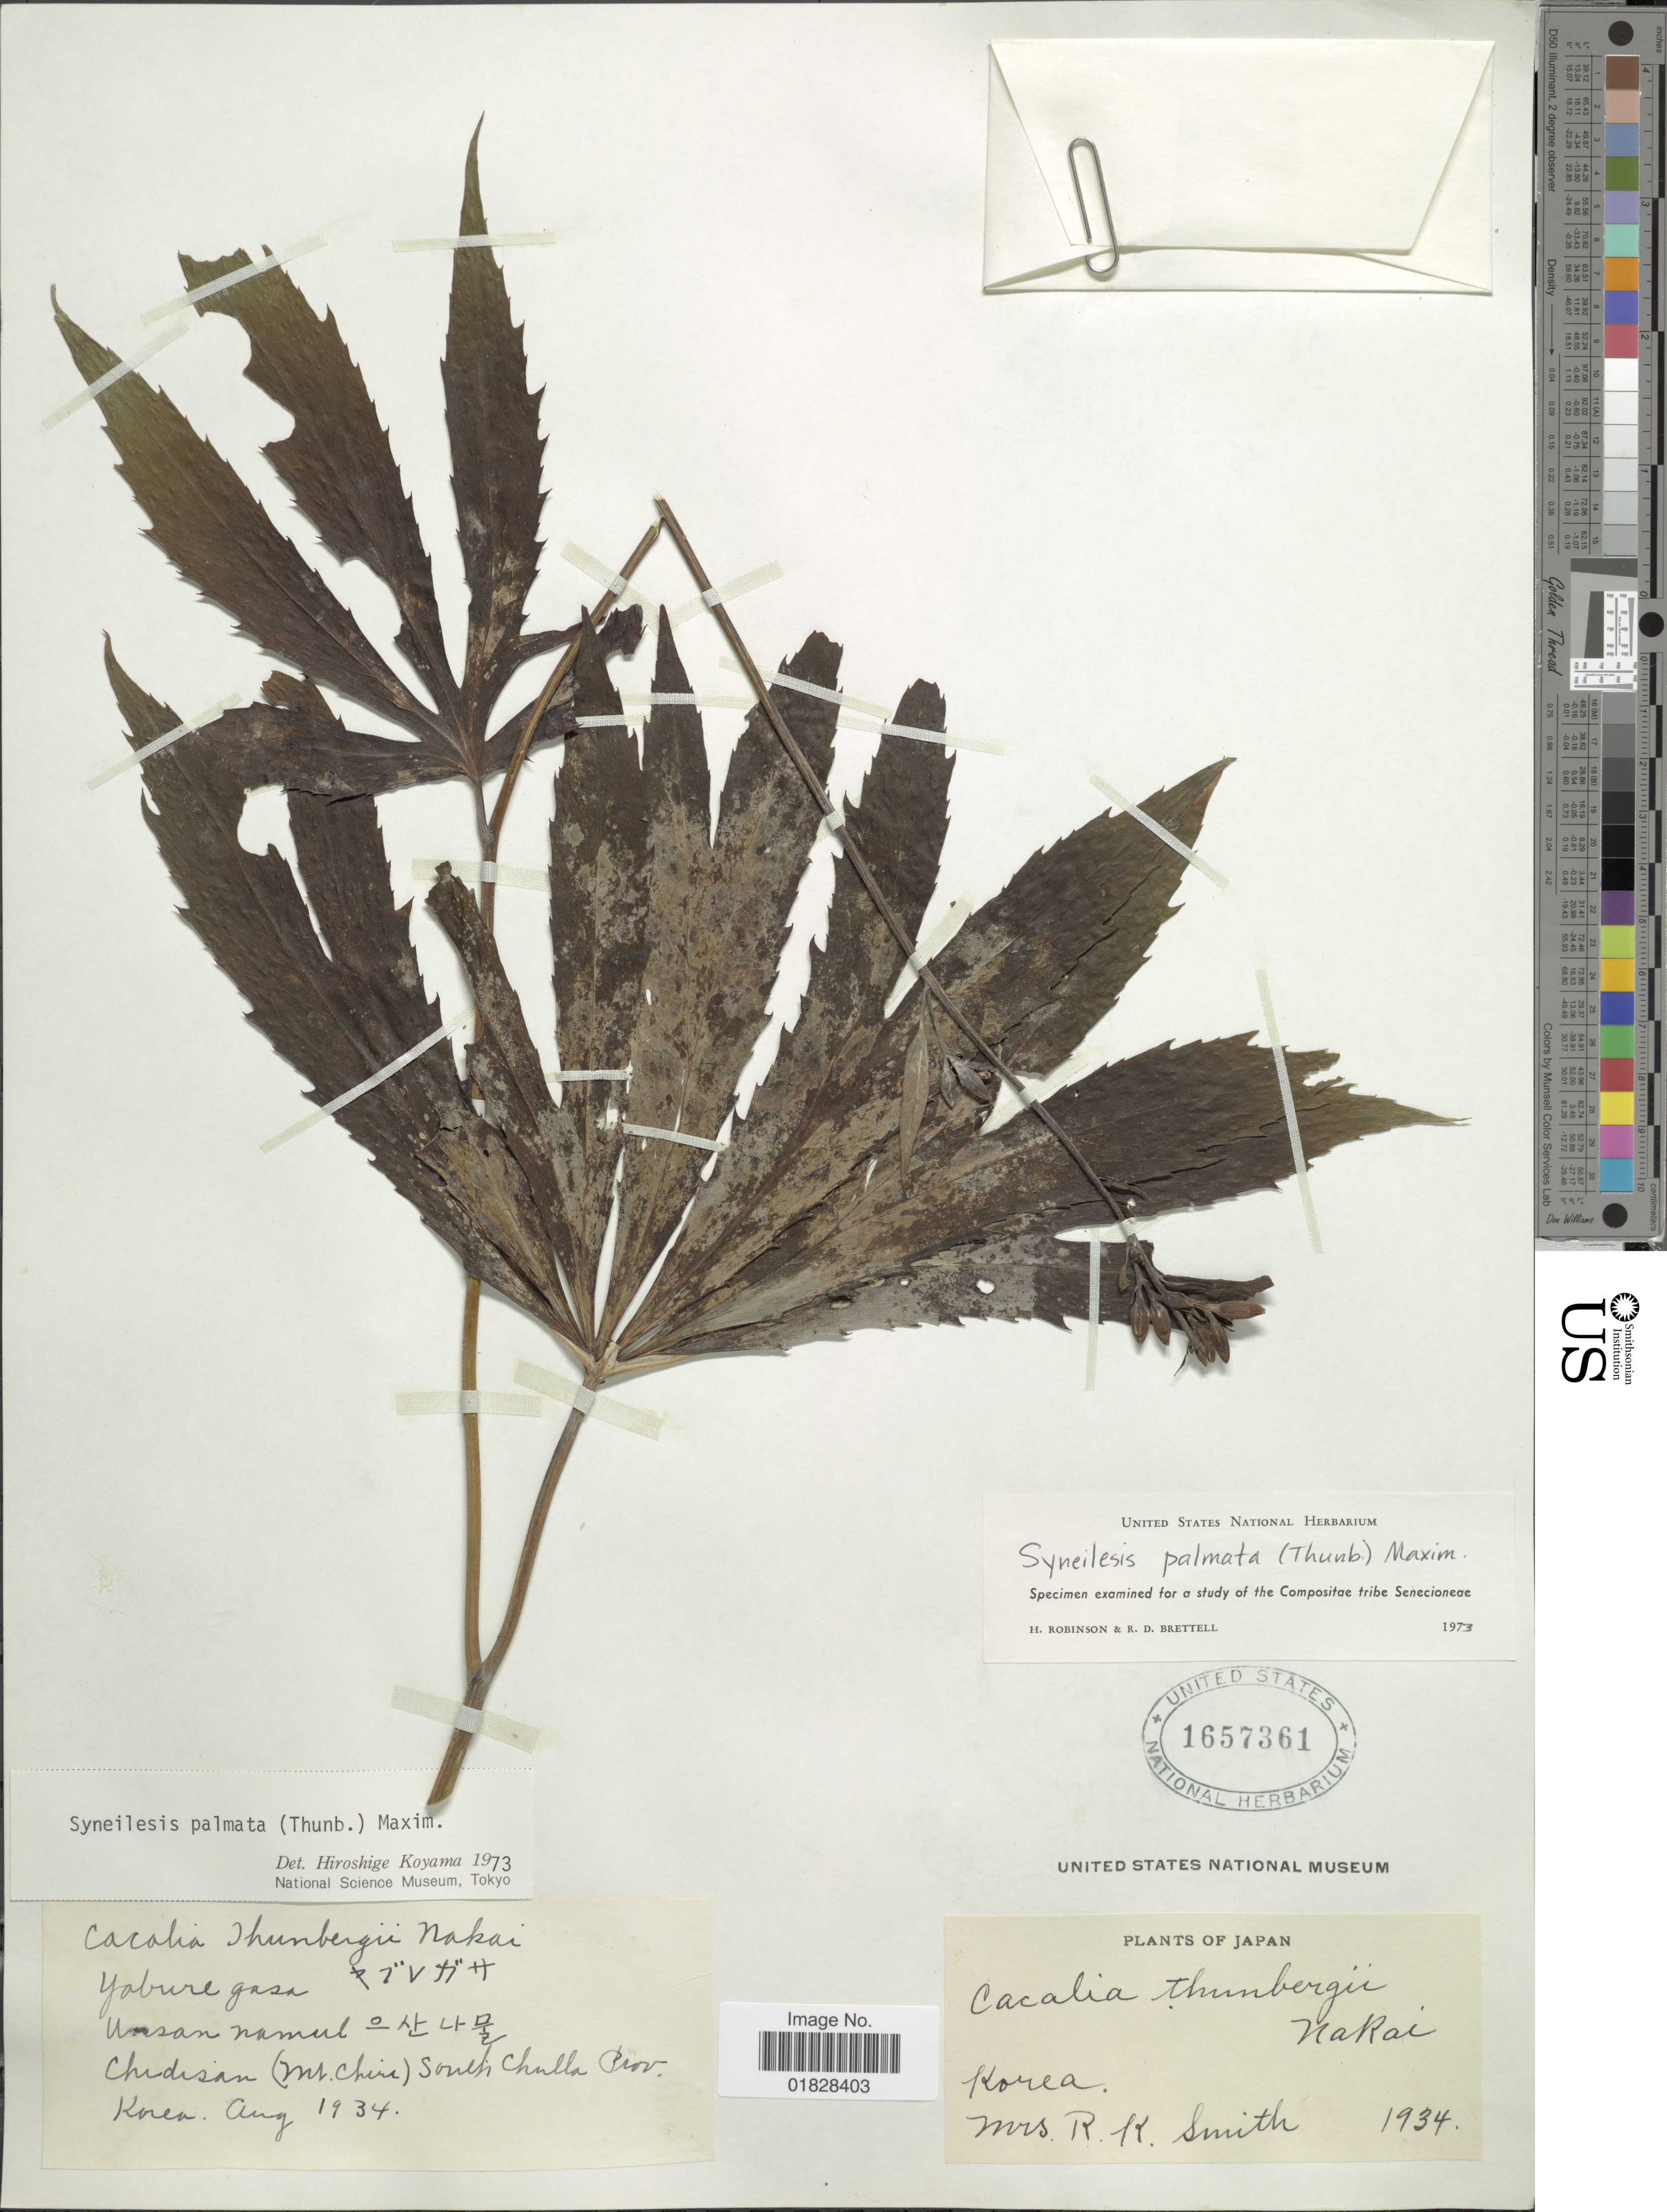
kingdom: Plantae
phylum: Tracheophyta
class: Magnoliopsida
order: Asterales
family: Asteraceae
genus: Syneilesis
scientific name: Syneilesis palmata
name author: (Thunb.) Maxim.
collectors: R. Smith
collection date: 1934-08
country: North Korea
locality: Chedisan (Mt. Chira) South Chulla Prov. Korea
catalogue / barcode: US 1657361